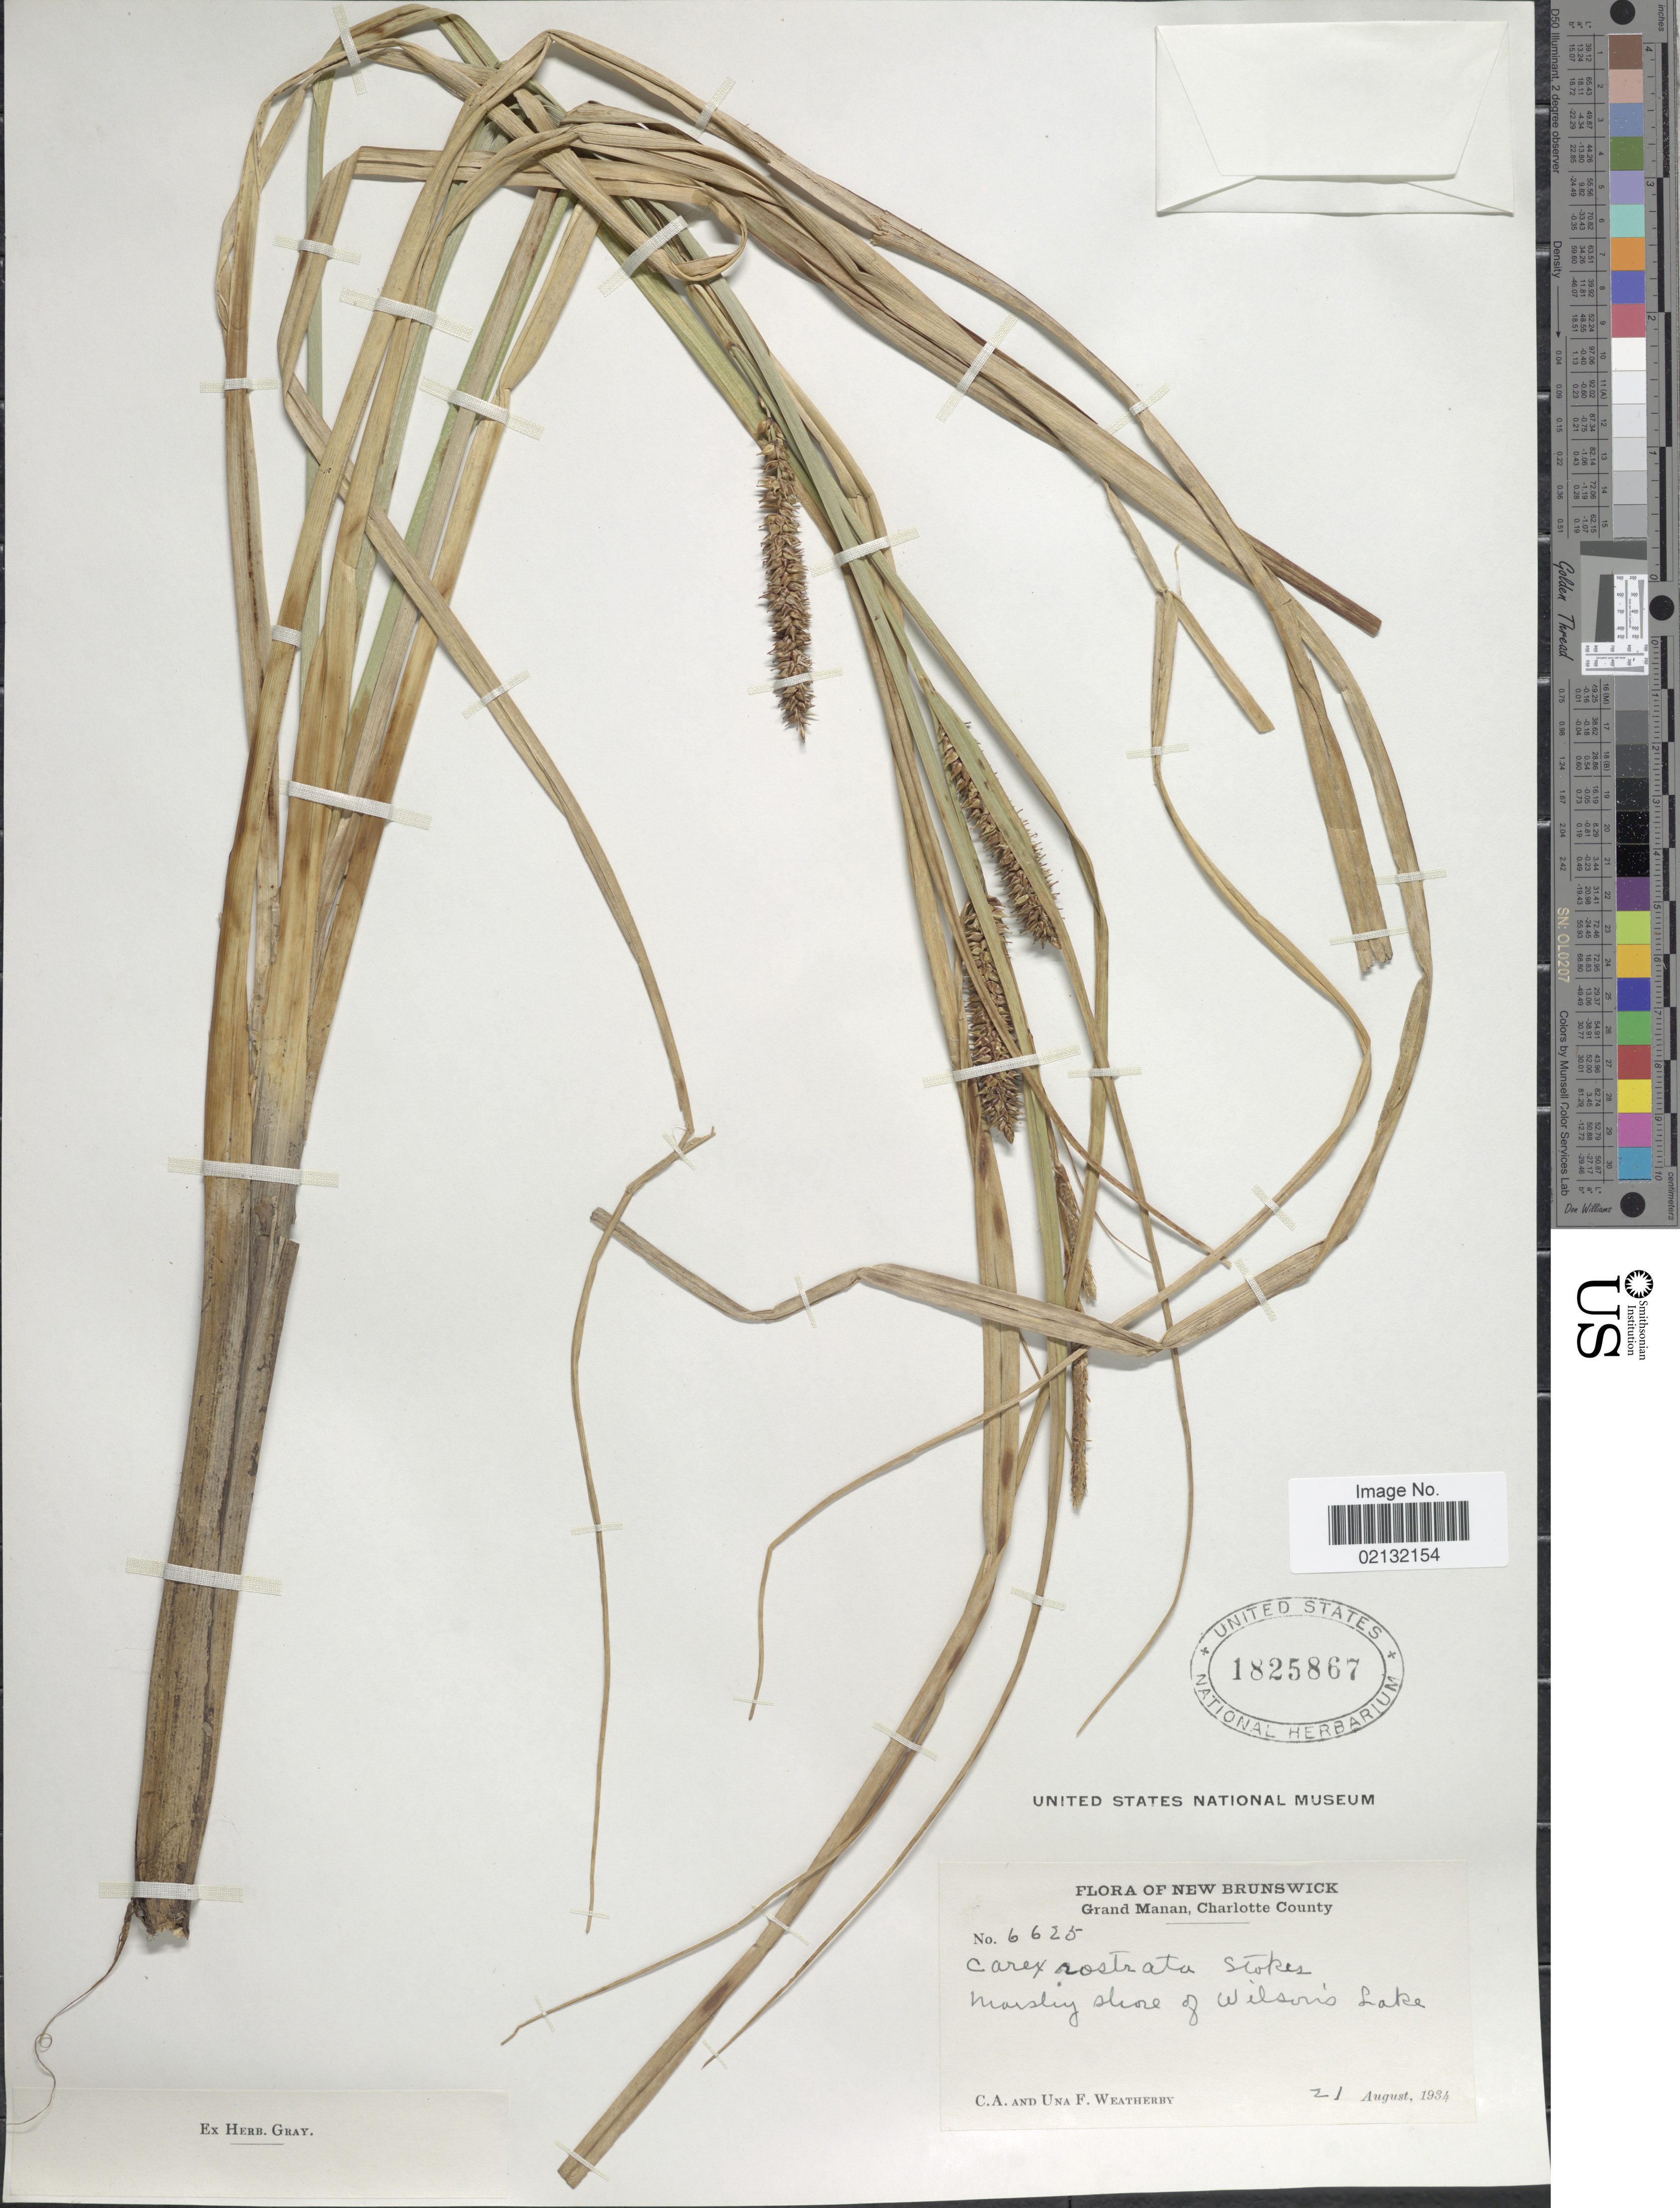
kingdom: Plantae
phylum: Tracheophyta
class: Liliopsida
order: Poales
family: Cyperaceae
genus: Carex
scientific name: Carex rostrata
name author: Stokes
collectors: C. A. Weatherby & U. Weatherby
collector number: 6625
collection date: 1934-08-21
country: Canada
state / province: New Brunswick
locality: New Brunswick, Grand Manan, Charlotte County, Marshy shore of Wilson's Lake.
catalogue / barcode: US 1825867